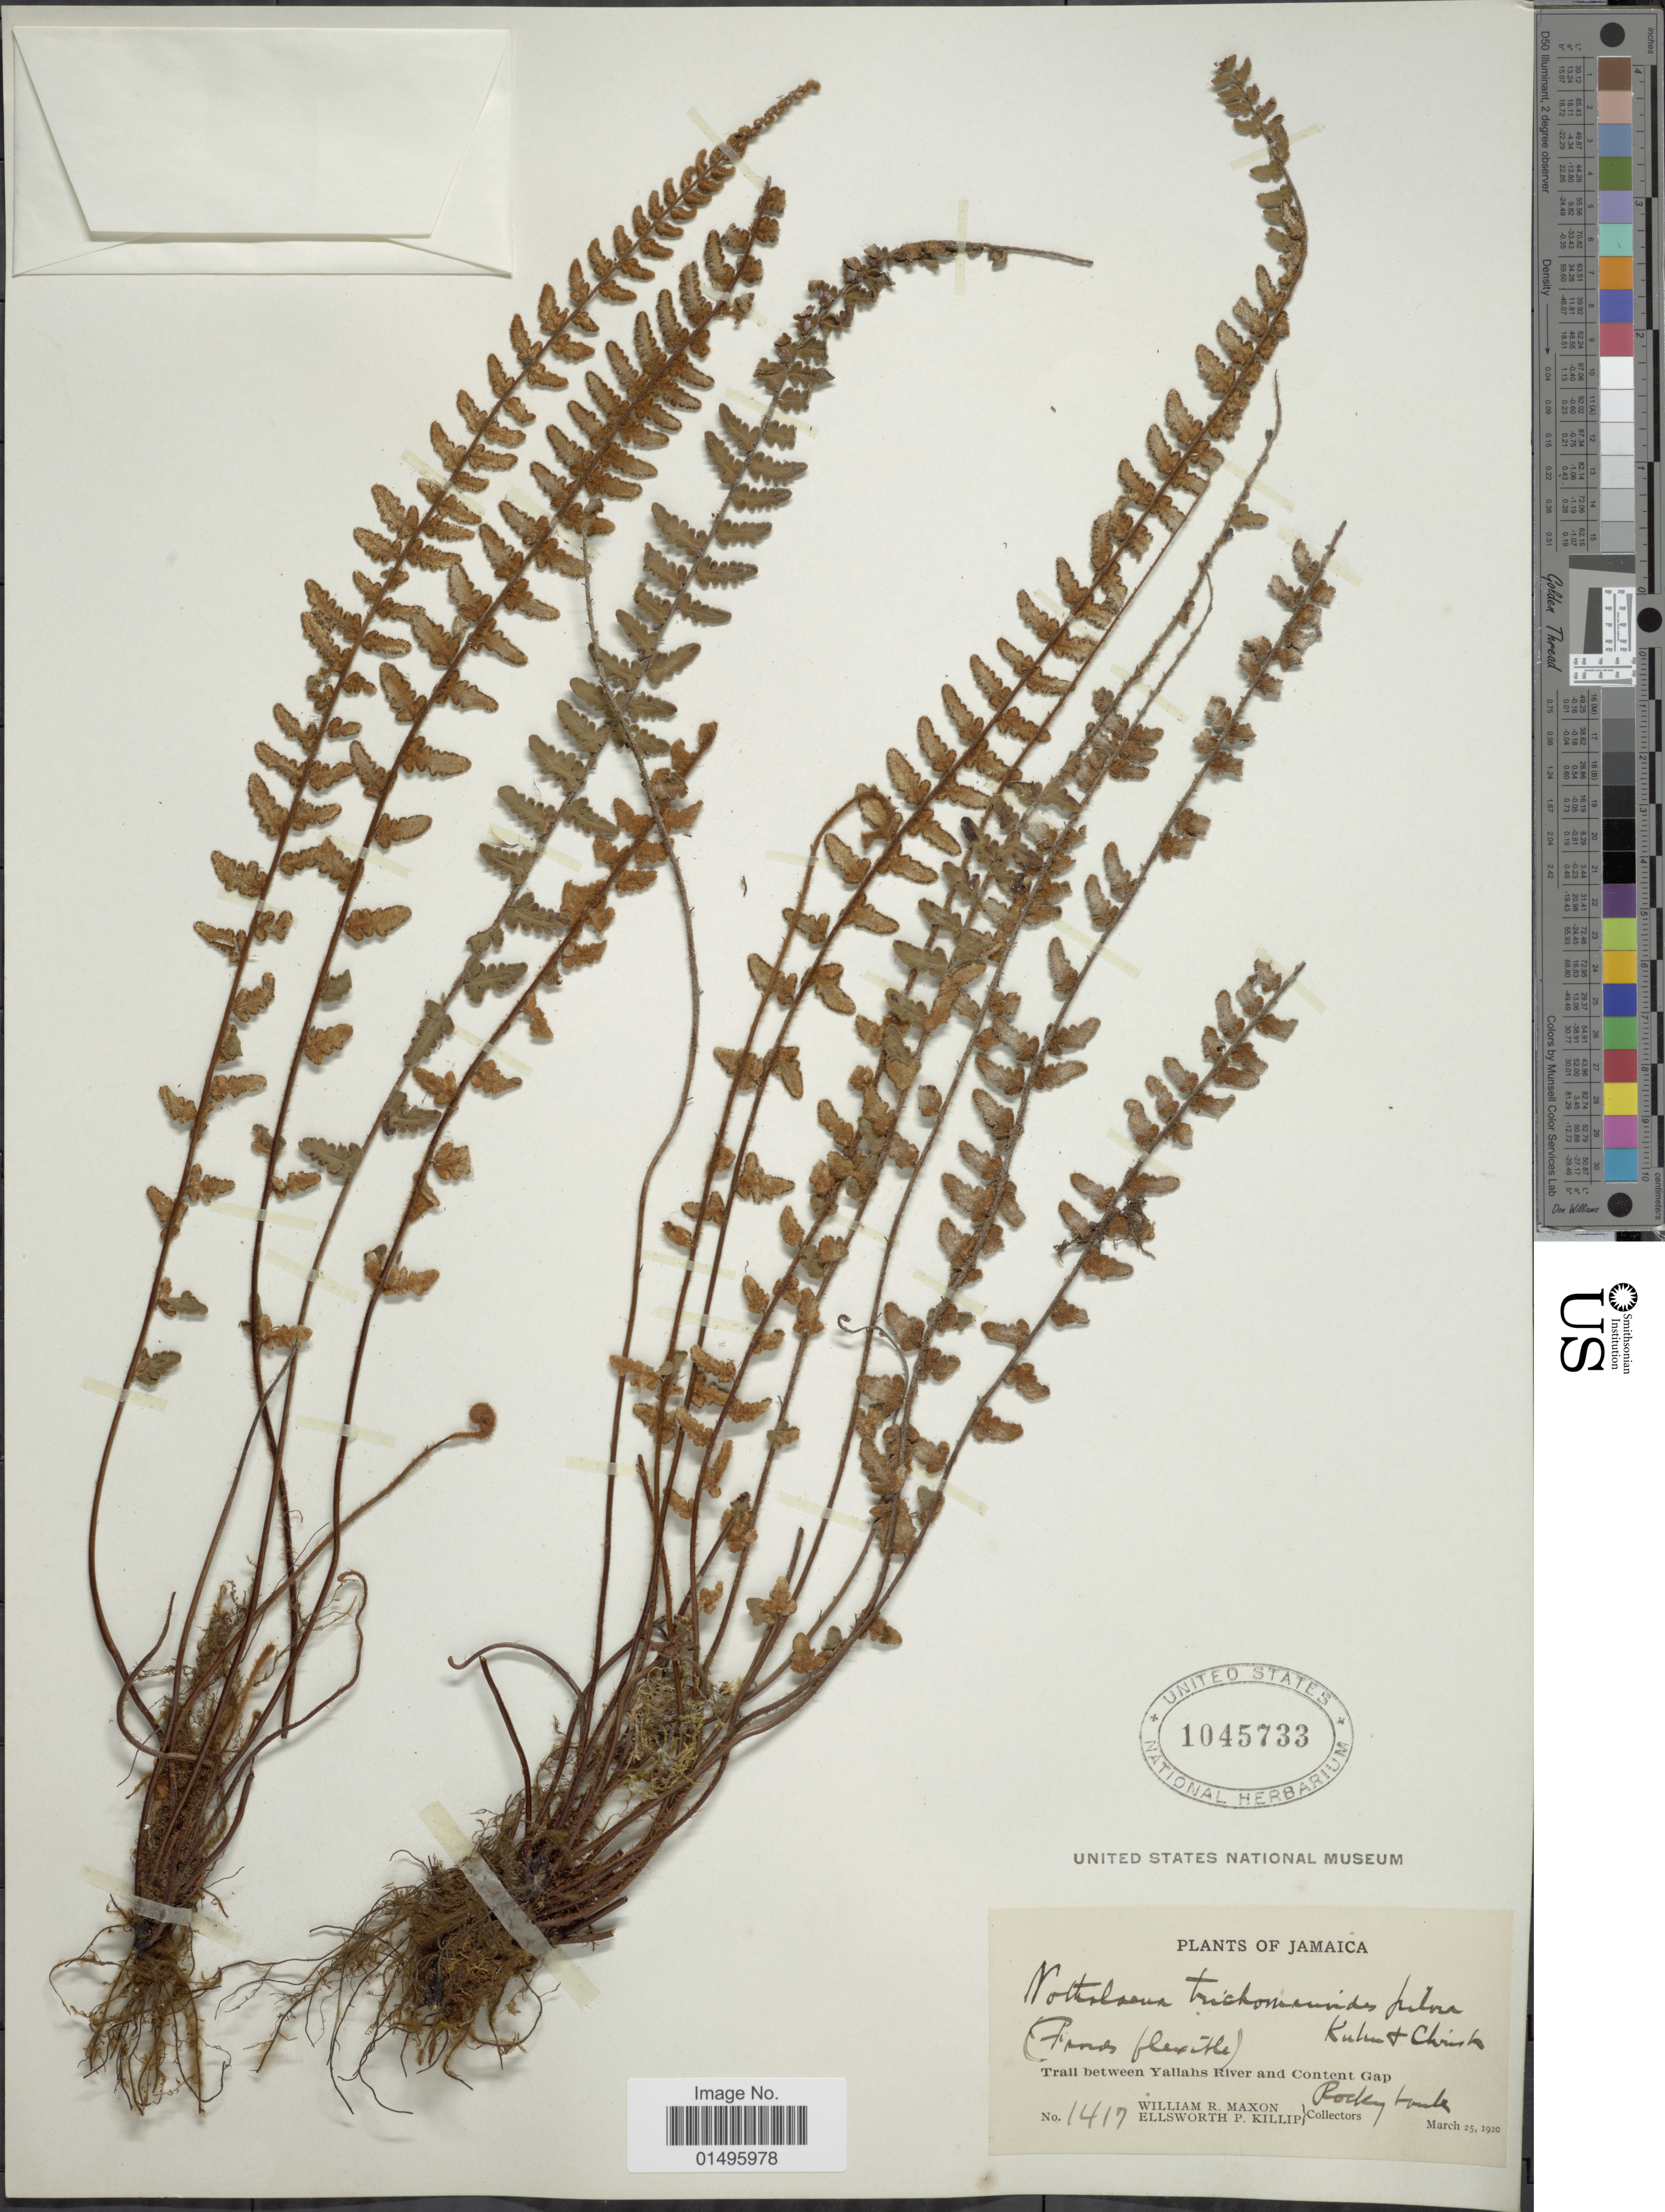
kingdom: Plantae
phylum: Tracheophyta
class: Polypodiopsida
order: Polypodiales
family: Pteridaceae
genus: Notholaena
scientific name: Notholaena trichomanoides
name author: (L.) Desv.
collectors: W. R. Maxon & E. P. Killip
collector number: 1417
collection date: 1920-03-25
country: Jamaica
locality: Jamaica, trail between Yallahs River and Content Gap.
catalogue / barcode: US 1045733